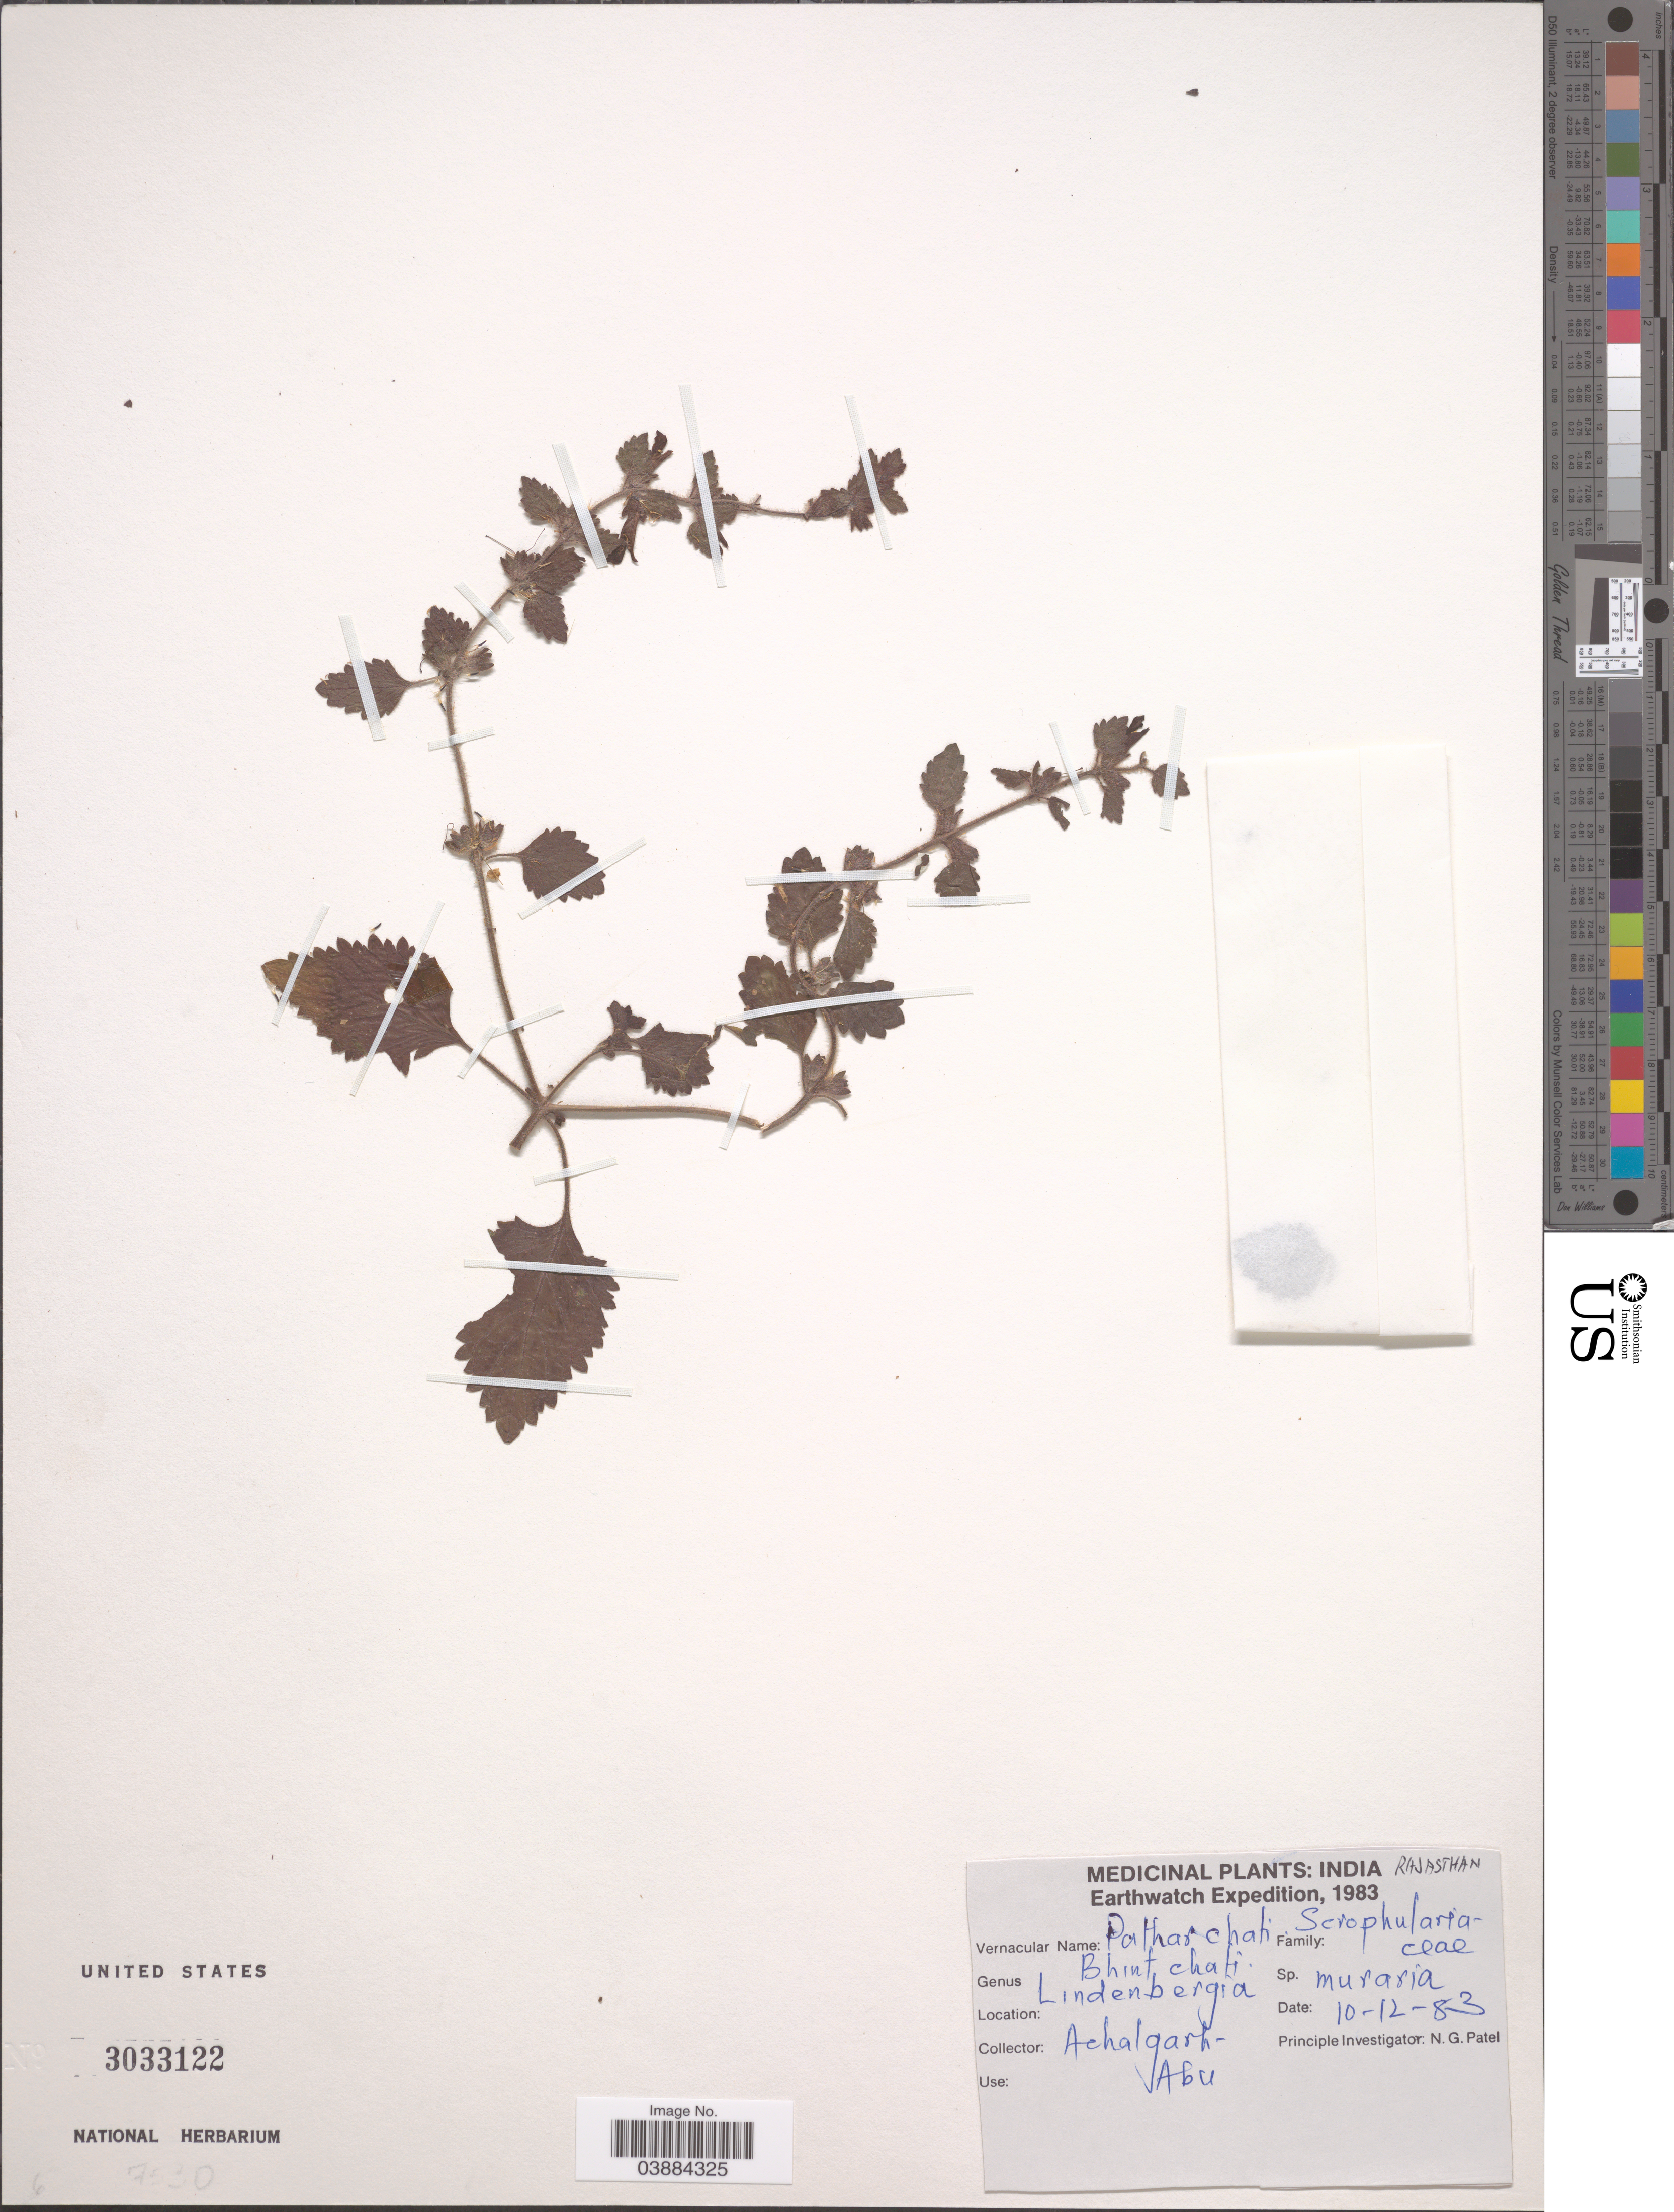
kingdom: Plantae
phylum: Tracheophyta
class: Magnoliopsida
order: Lamiales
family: Orobanchaceae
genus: Lindenbergia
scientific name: Lindenbergia muraria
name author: (Roxburgh ex D. Don) Brühl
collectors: N. Patel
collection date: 1983-12-10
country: India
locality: Bhintchati Lindenbergia. Achalgarh-Abu.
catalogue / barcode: US 3033122